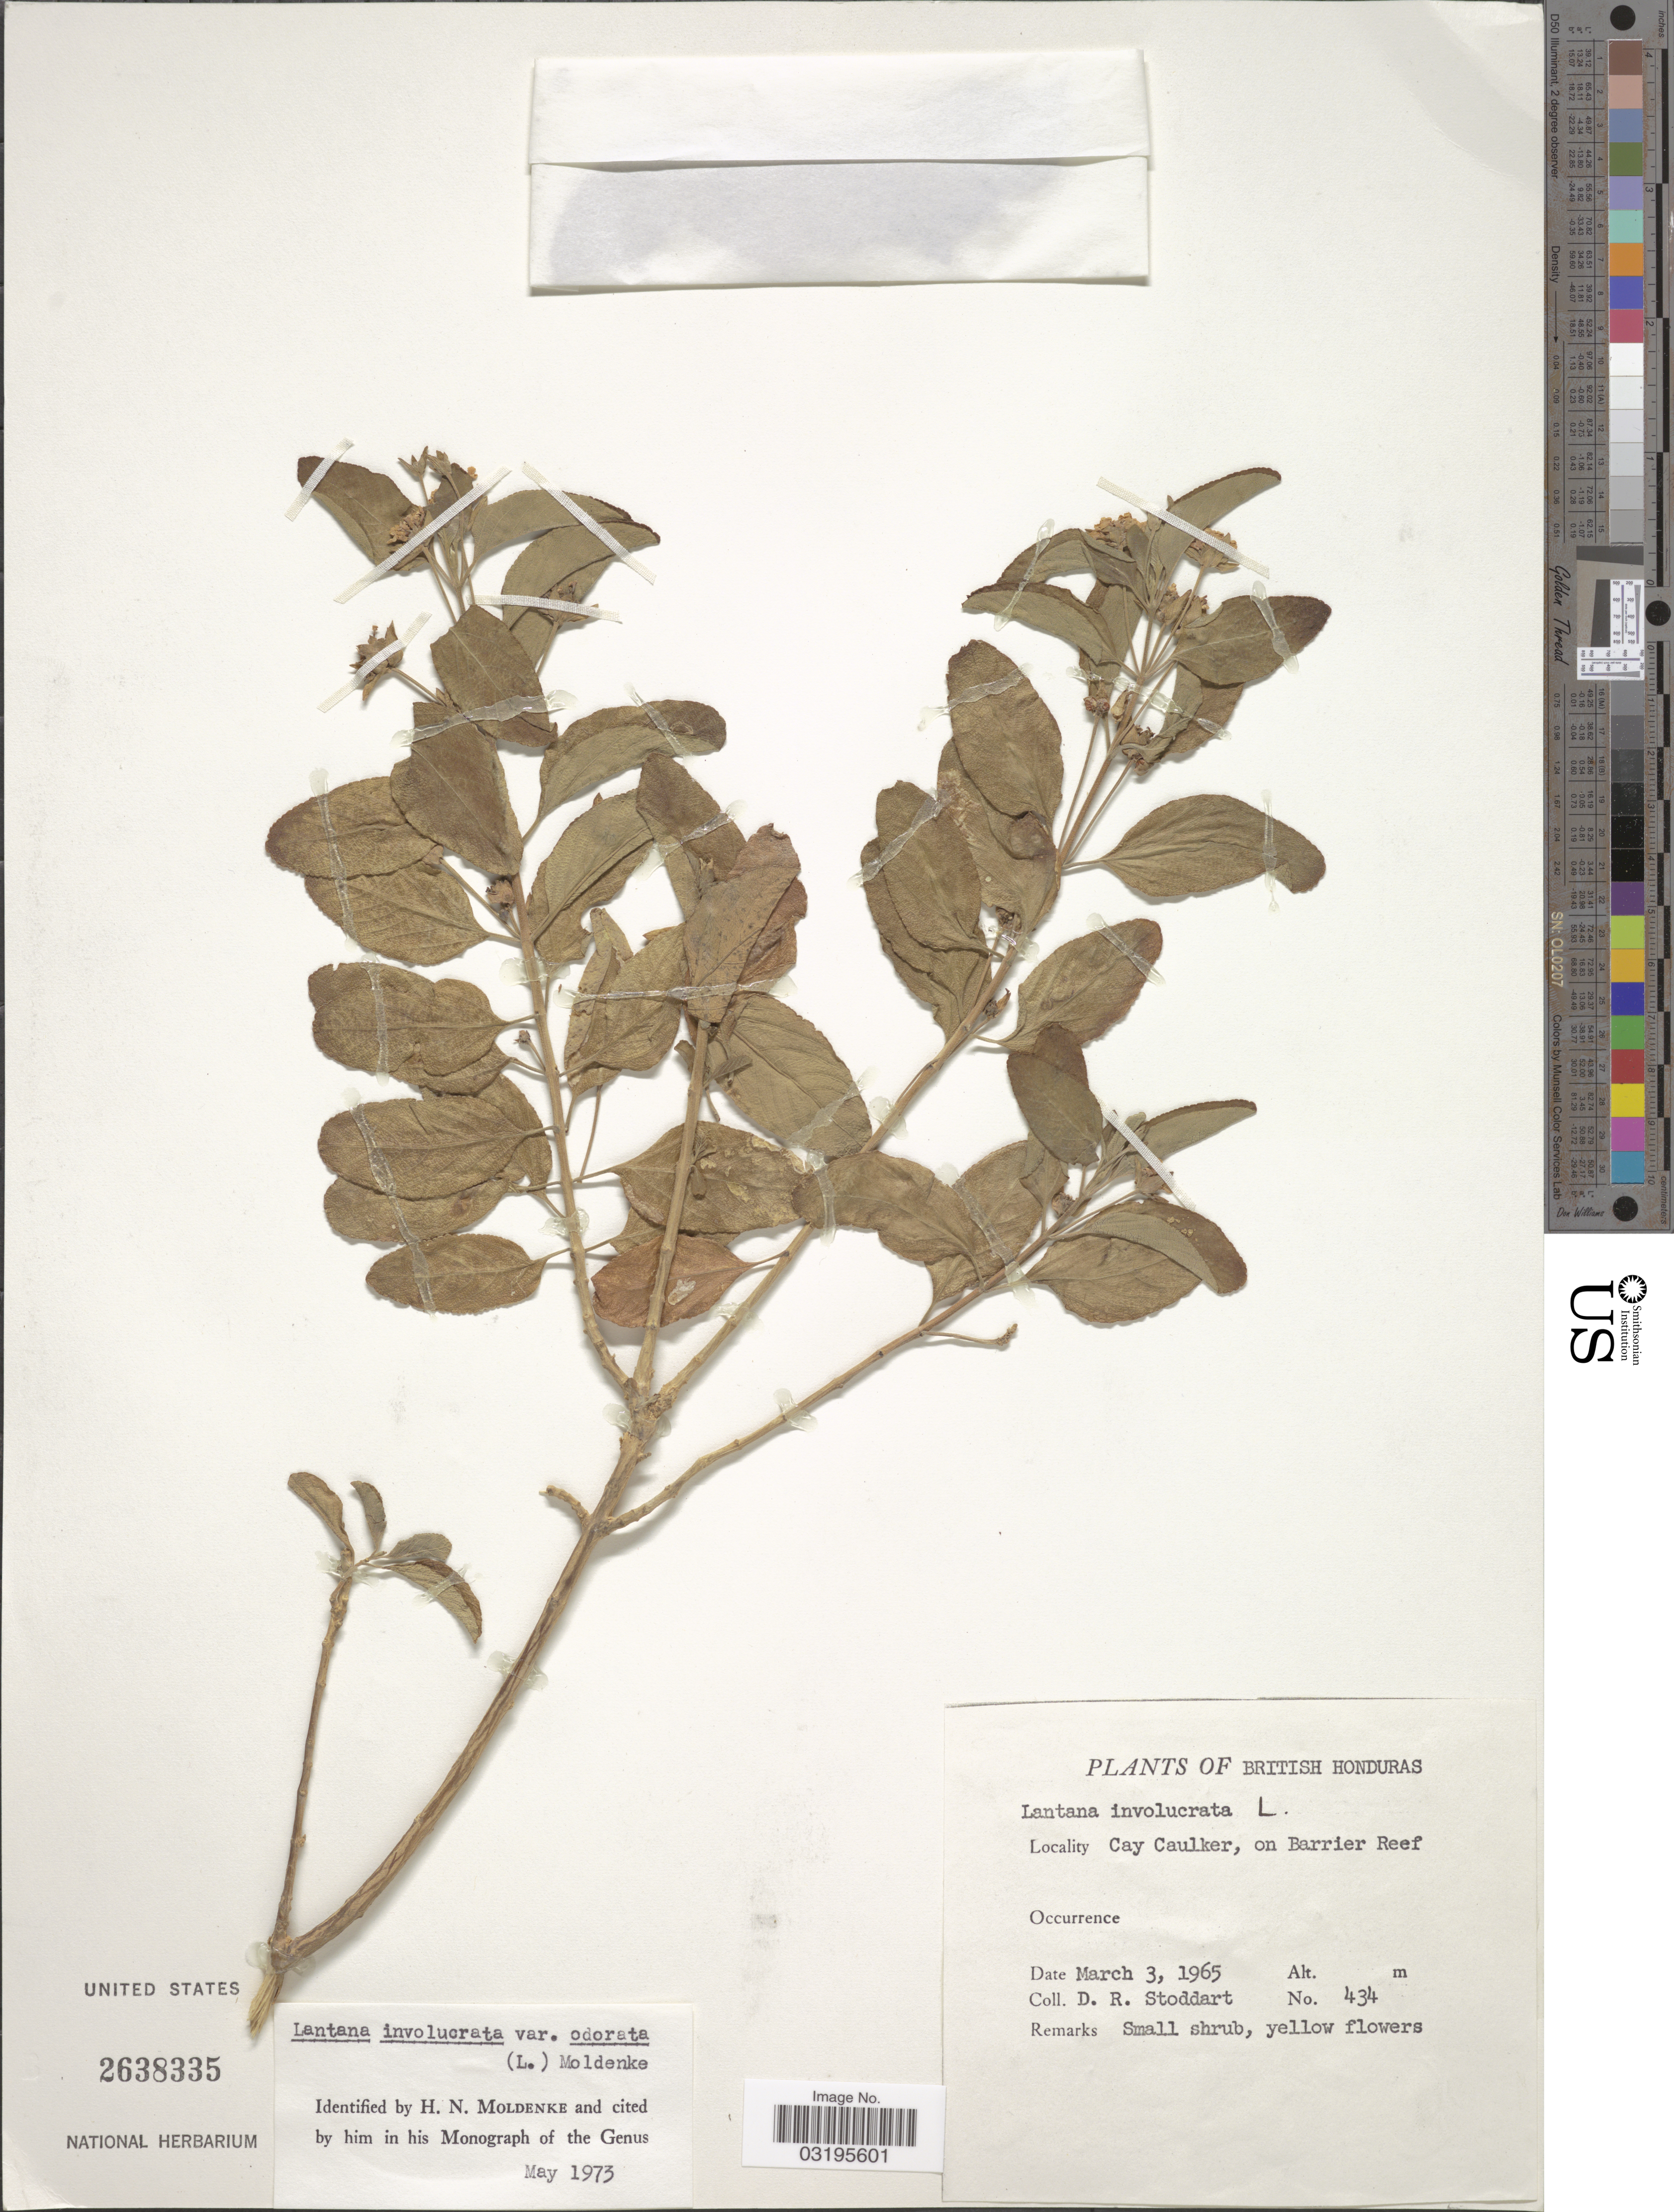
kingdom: Plantae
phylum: Tracheophyta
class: Magnoliopsida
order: Lamiales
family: Verbenaceae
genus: Lantana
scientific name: Lantana involucrata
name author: L.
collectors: D. R. Stoddart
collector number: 434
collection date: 1965-03-03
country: Belize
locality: British Honduras. Cay Caulker, on Barrier Reef.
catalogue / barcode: US 2638335